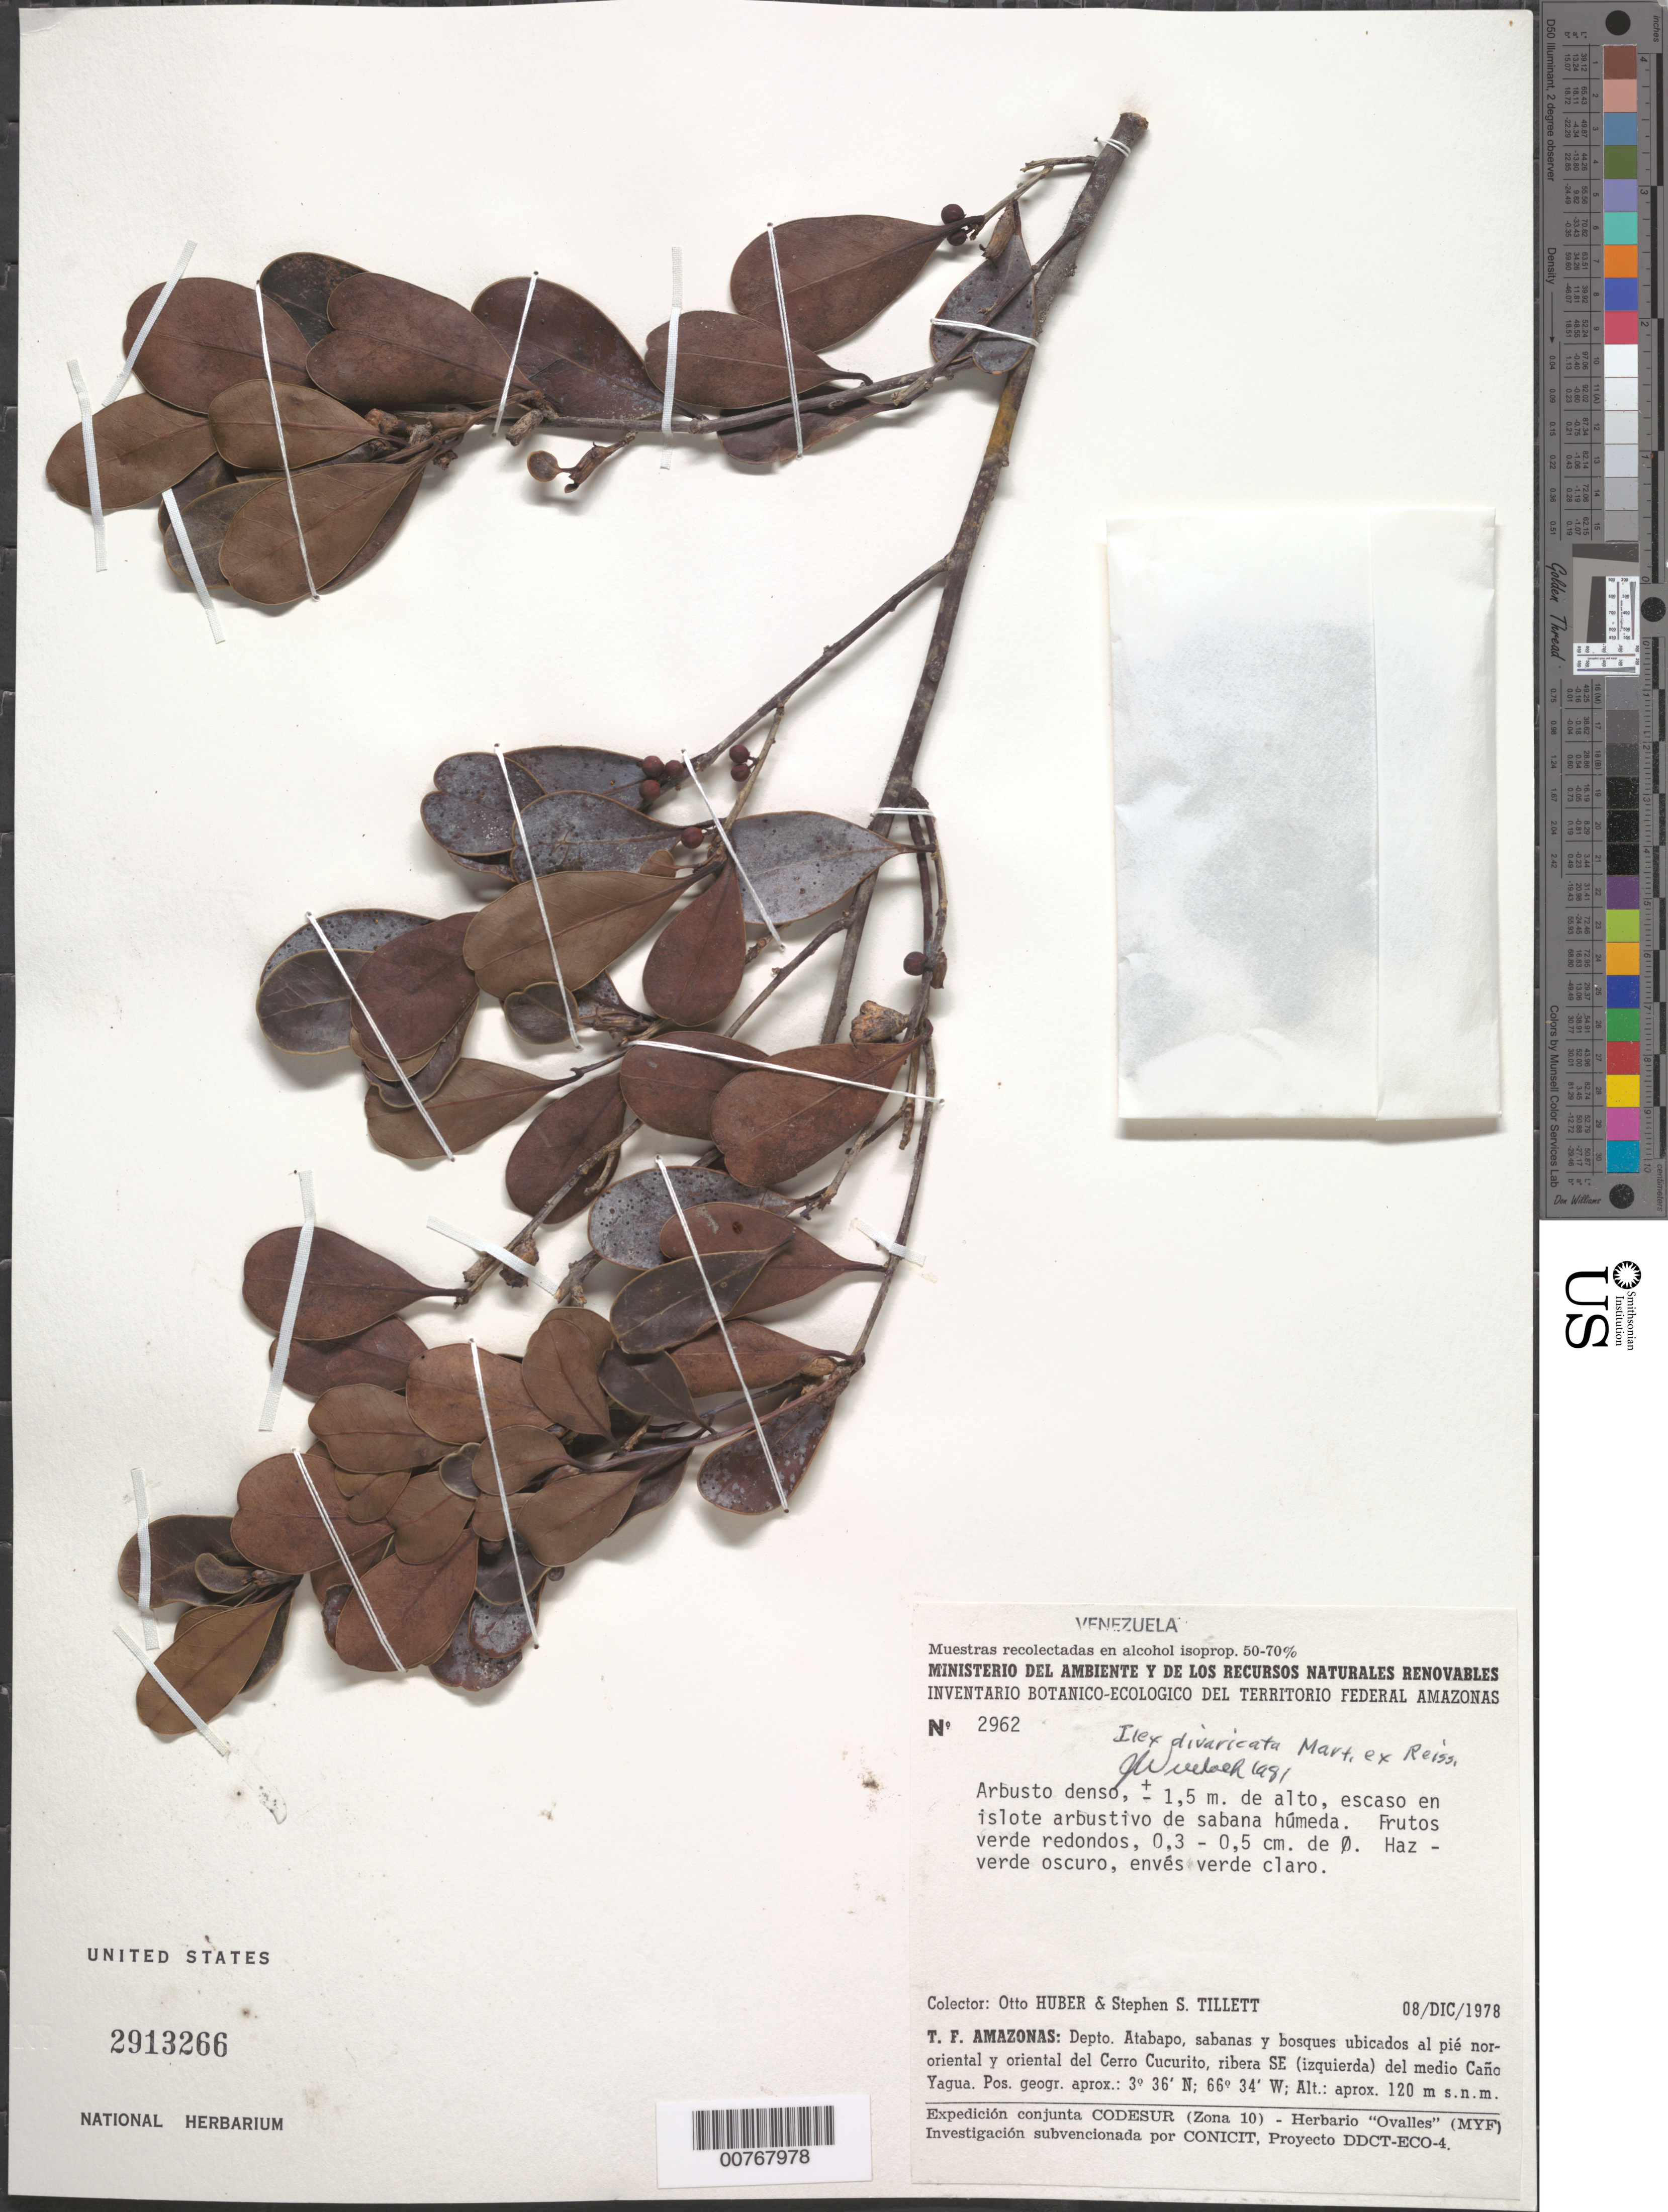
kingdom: Plantae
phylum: Tracheophyta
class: Magnoliopsida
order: Aquifoliales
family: Aquifoliaceae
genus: Ilex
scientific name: Ilex divaricata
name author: Mart. ex Reissek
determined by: Wurdack, John J., (US), US (UNITED STATES)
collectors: O. Huber & S. S. Tillett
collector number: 2962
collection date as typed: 8-Dec-78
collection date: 1978-12-08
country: Venezuela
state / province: Amazonas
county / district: Atabapo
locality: Cerro Cucurito, al NE y E, ribera SE (izquierda) del medio Caño Yagua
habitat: Growing on small shrub island in humid savanna; savannas and forests located on NE and E side of Cerro Cucurito, SE bank of Caño Yagua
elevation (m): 120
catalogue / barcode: US 2913266